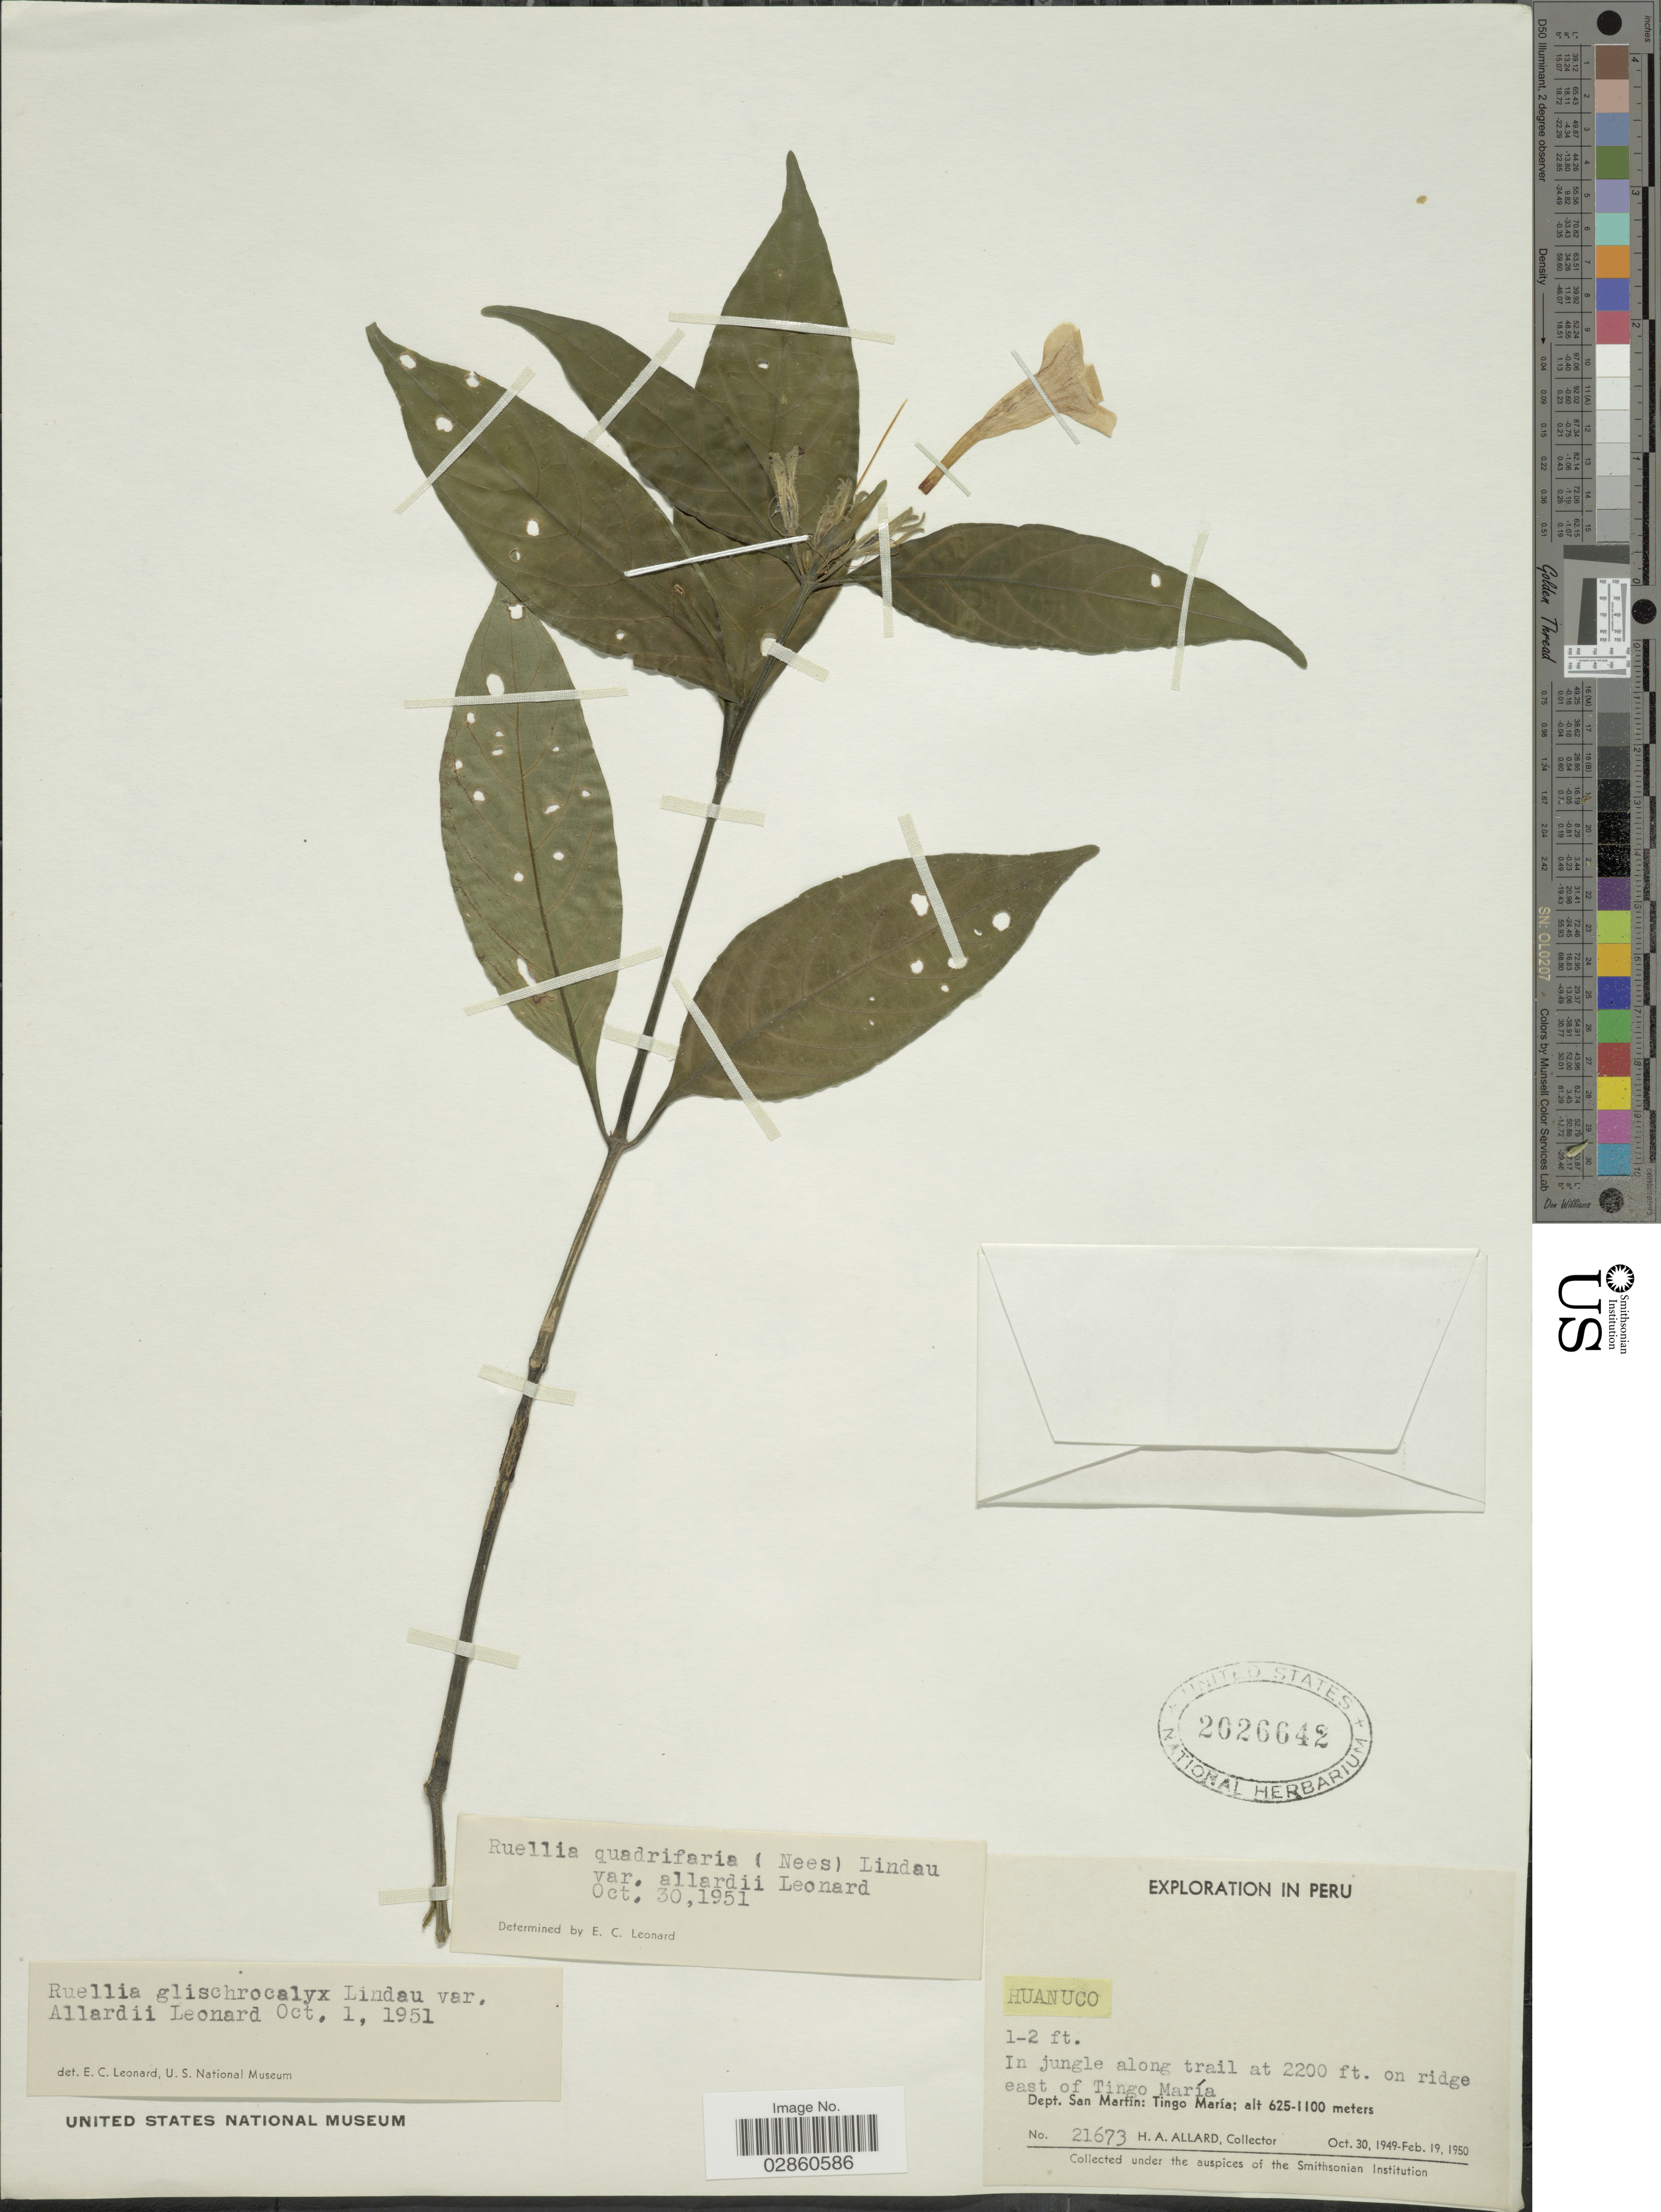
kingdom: Plantae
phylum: Tracheophyta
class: Magnoliopsida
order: Lamiales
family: Acanthaceae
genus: Ruellia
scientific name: Ruellia glischrocalyx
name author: Lindau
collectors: H. A. Allard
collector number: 21673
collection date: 1949-10-30/1950-02-19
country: Peru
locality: Huanuco. In jungle along trail at on ridge east of Tingo María. Dept. San Martín: Tingo María.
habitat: in jungle on ridge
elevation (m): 671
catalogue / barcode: US 2026642